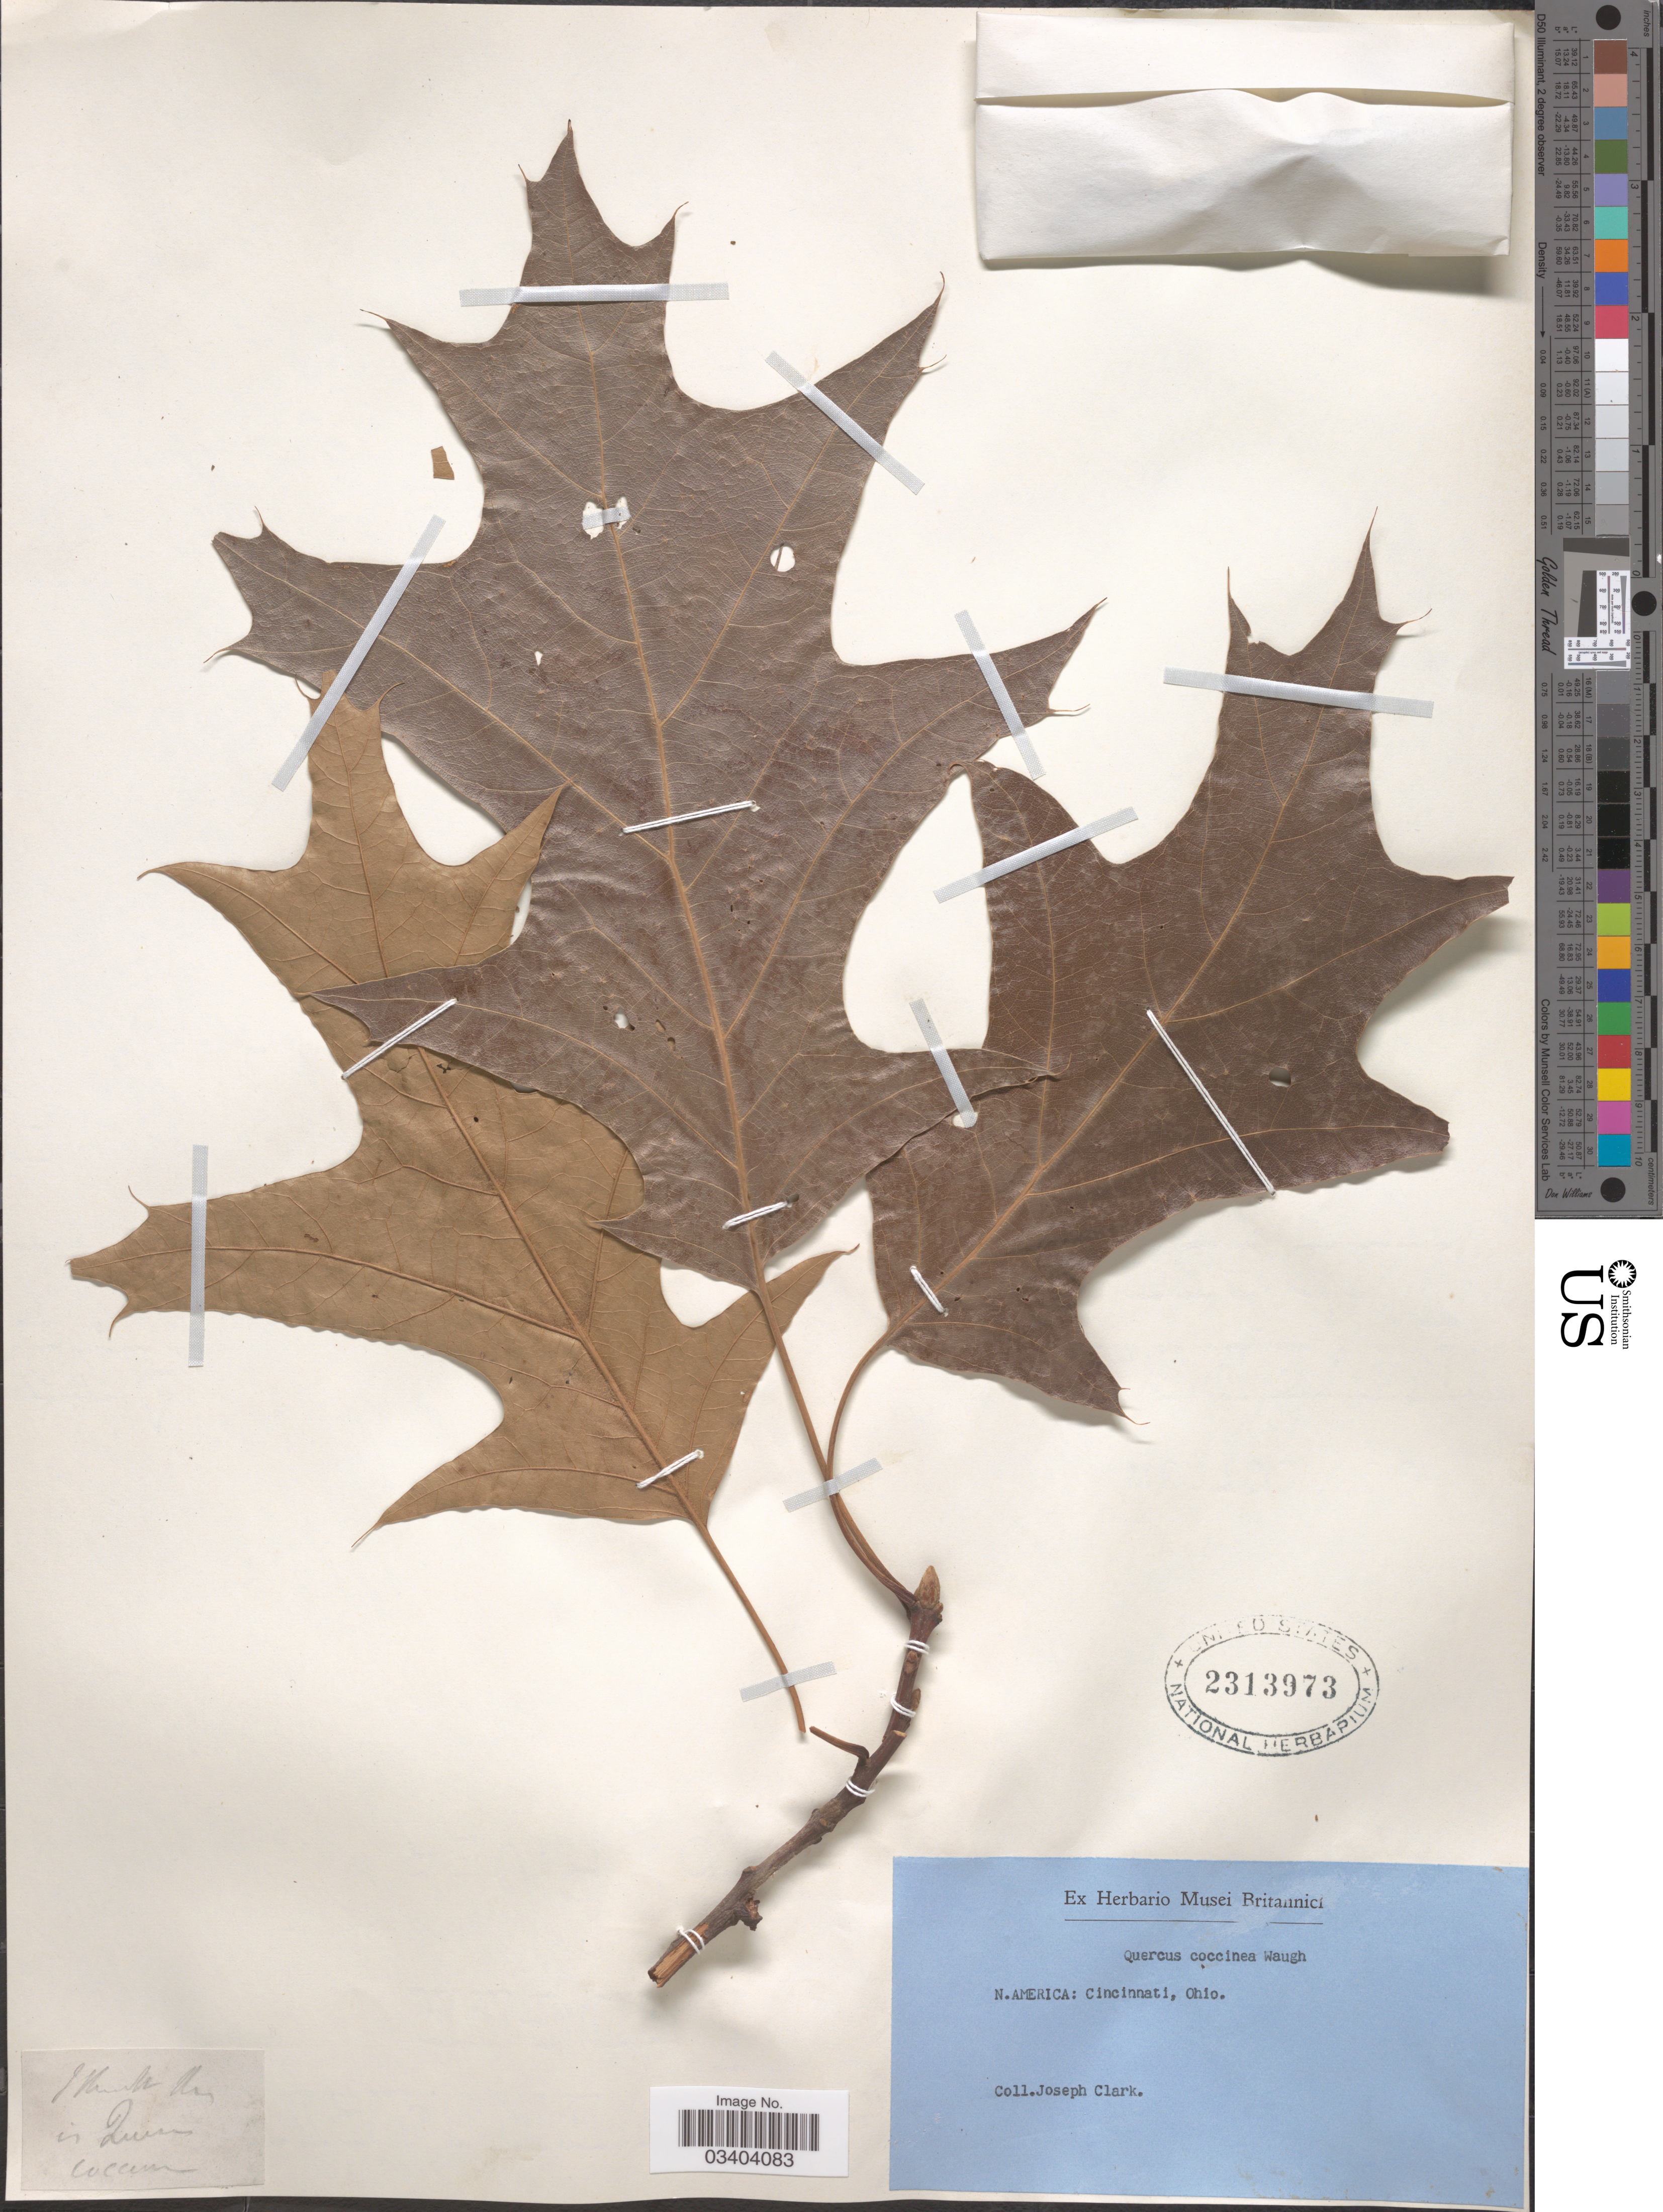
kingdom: Plantae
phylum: Tracheophyta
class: Magnoliopsida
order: Fagales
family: Fagaceae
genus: Quercus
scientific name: Quercus coccinea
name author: Münchh.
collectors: J. L. Clark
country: United States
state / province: Ohio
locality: Cincinnati.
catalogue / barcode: US 2313973